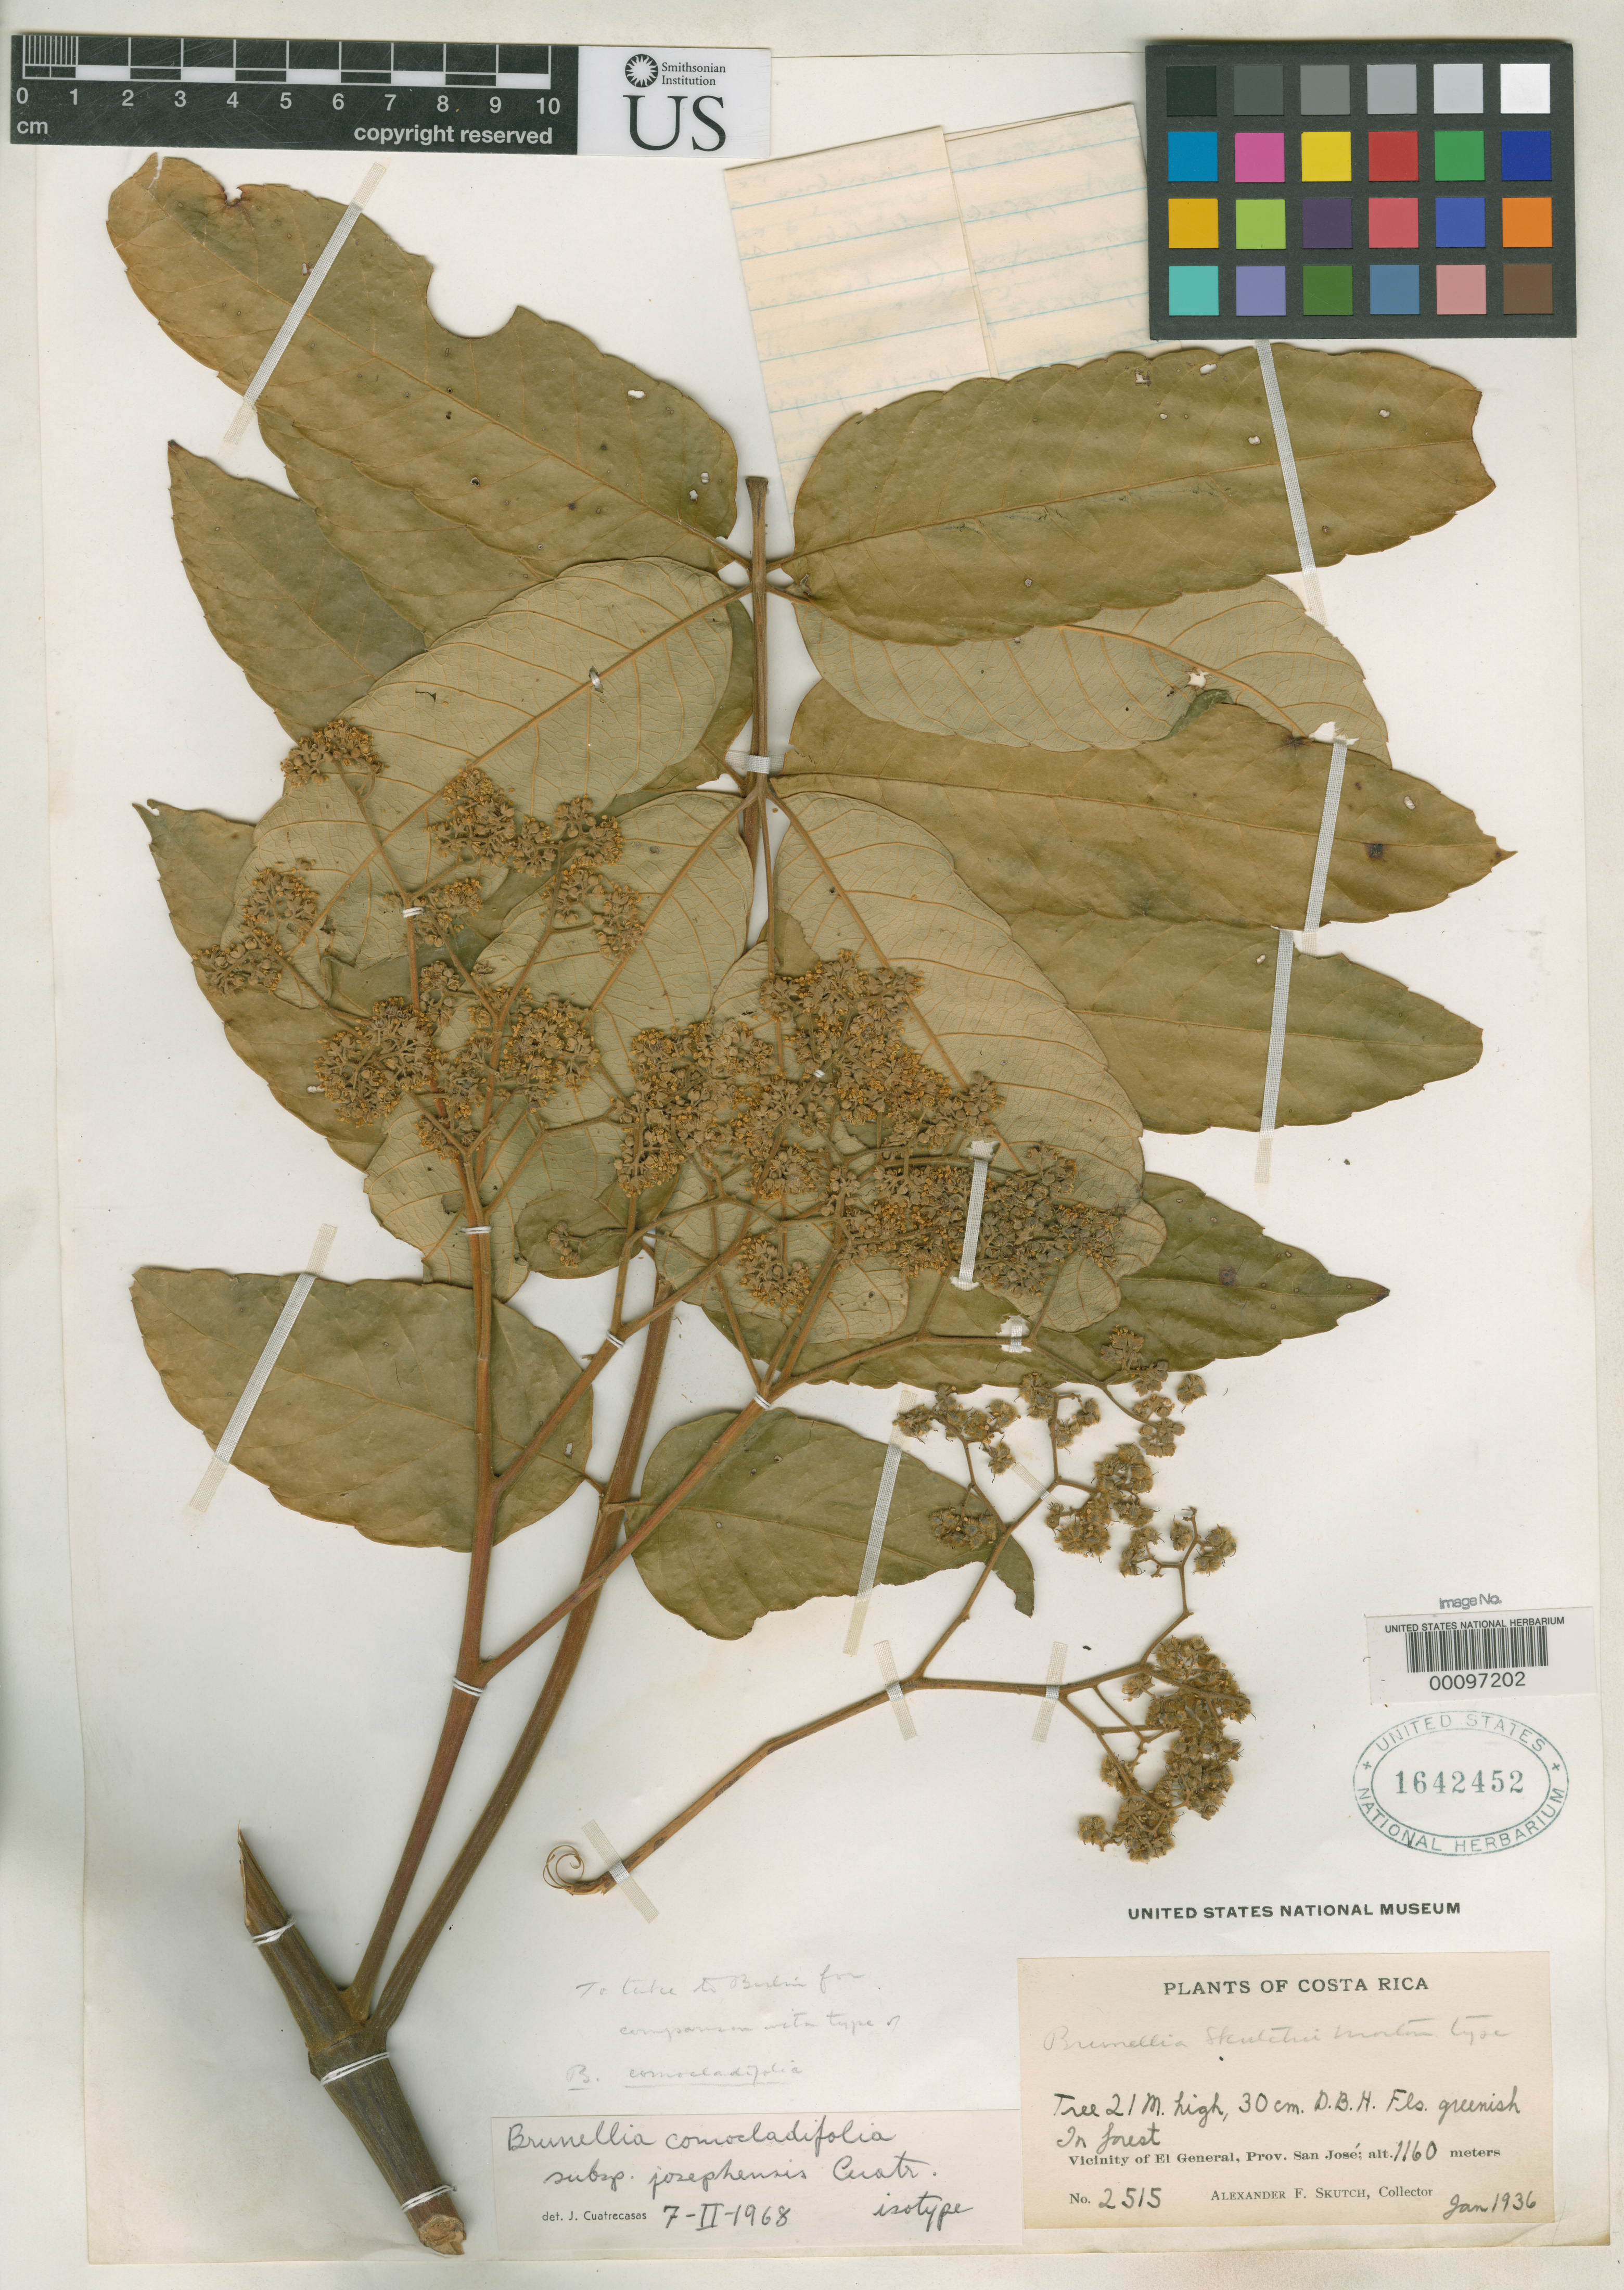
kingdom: Plantae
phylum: Tracheophyta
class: Magnoliopsida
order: Oxalidales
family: Brunelliaceae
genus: Brunellia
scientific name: Brunellia comocladifolia subsp. josephensis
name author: Cuatrec.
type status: Isotype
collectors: A. F. Skutch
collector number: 2515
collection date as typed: Jan 1936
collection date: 1936-01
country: Costa Rica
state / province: San José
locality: Vicinity of El General.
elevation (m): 1160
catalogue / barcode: US 1642452